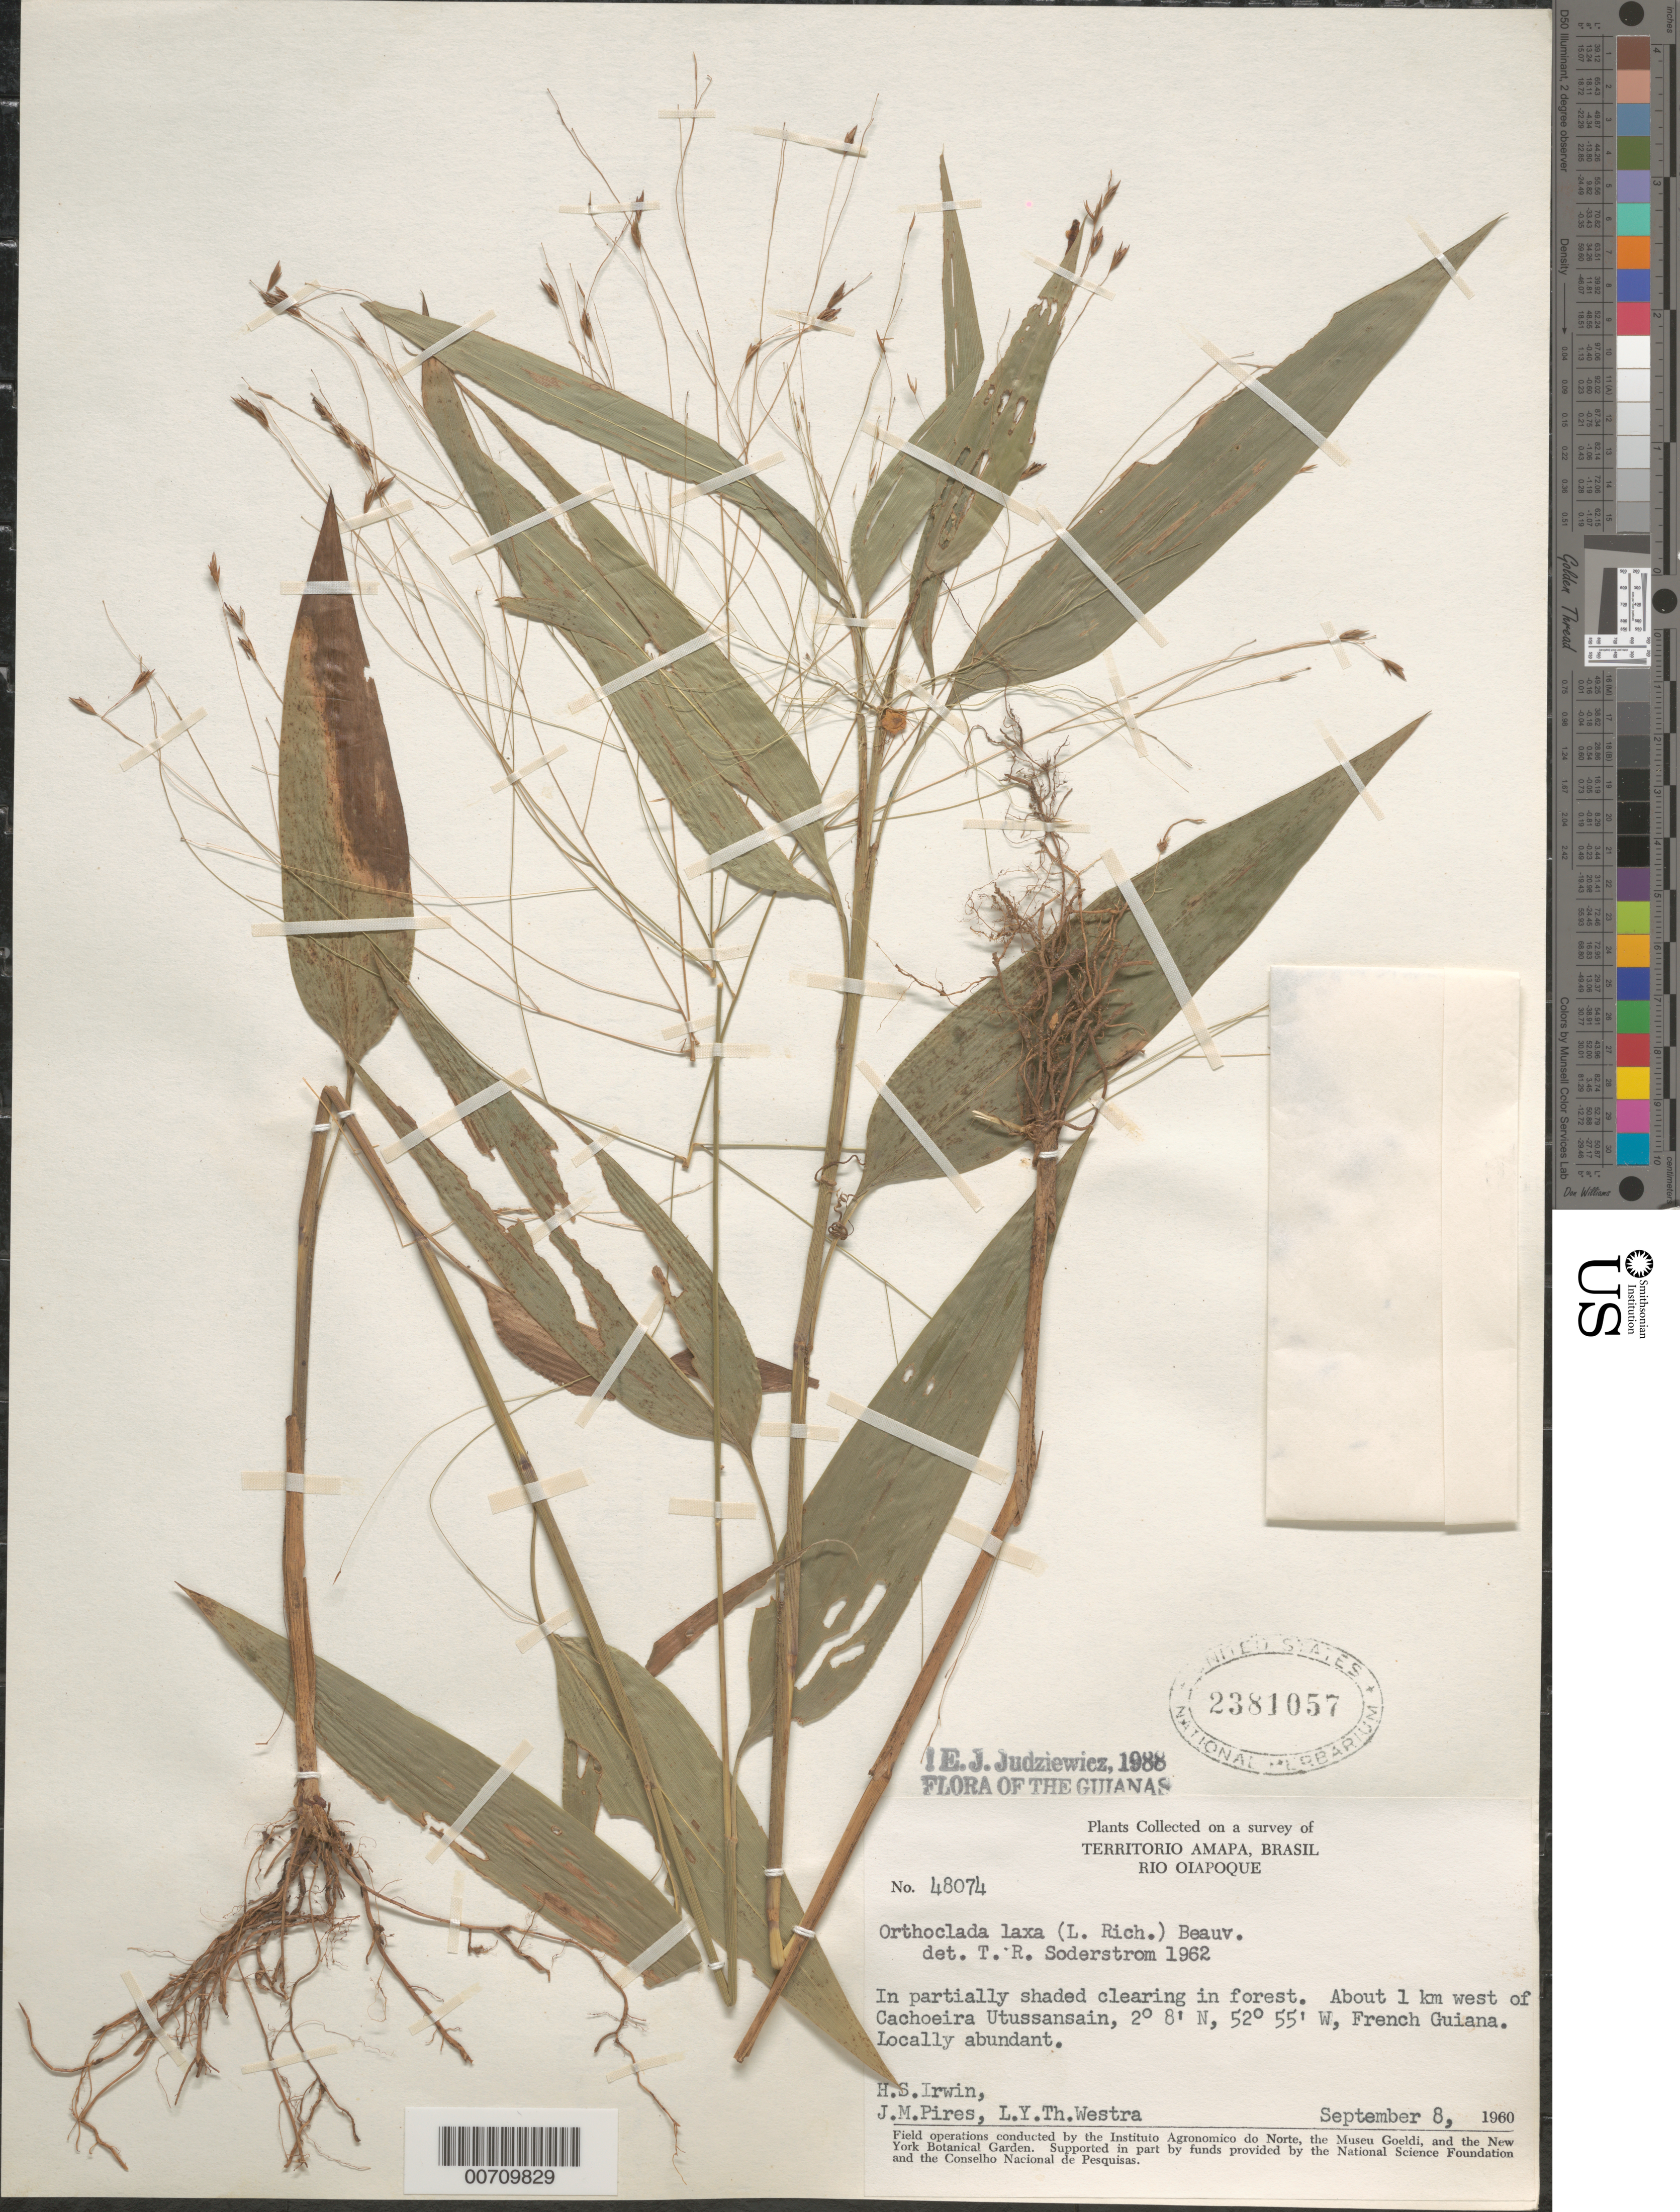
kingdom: Plantae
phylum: Tracheophyta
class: Liliopsida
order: Poales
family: Poaceae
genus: Orthoclada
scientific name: Orthoclada laxa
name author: P. Beauv.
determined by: Soderstrom, T. R.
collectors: H. Irwin, M. J. Pires & L. Y. T. Westra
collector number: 48074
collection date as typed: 8-Sep-60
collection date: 1960-09-08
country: French Guiana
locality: Cachoeira Utussansain, about 1 km W of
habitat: Partially shaded clearing in forest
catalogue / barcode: US 2381057